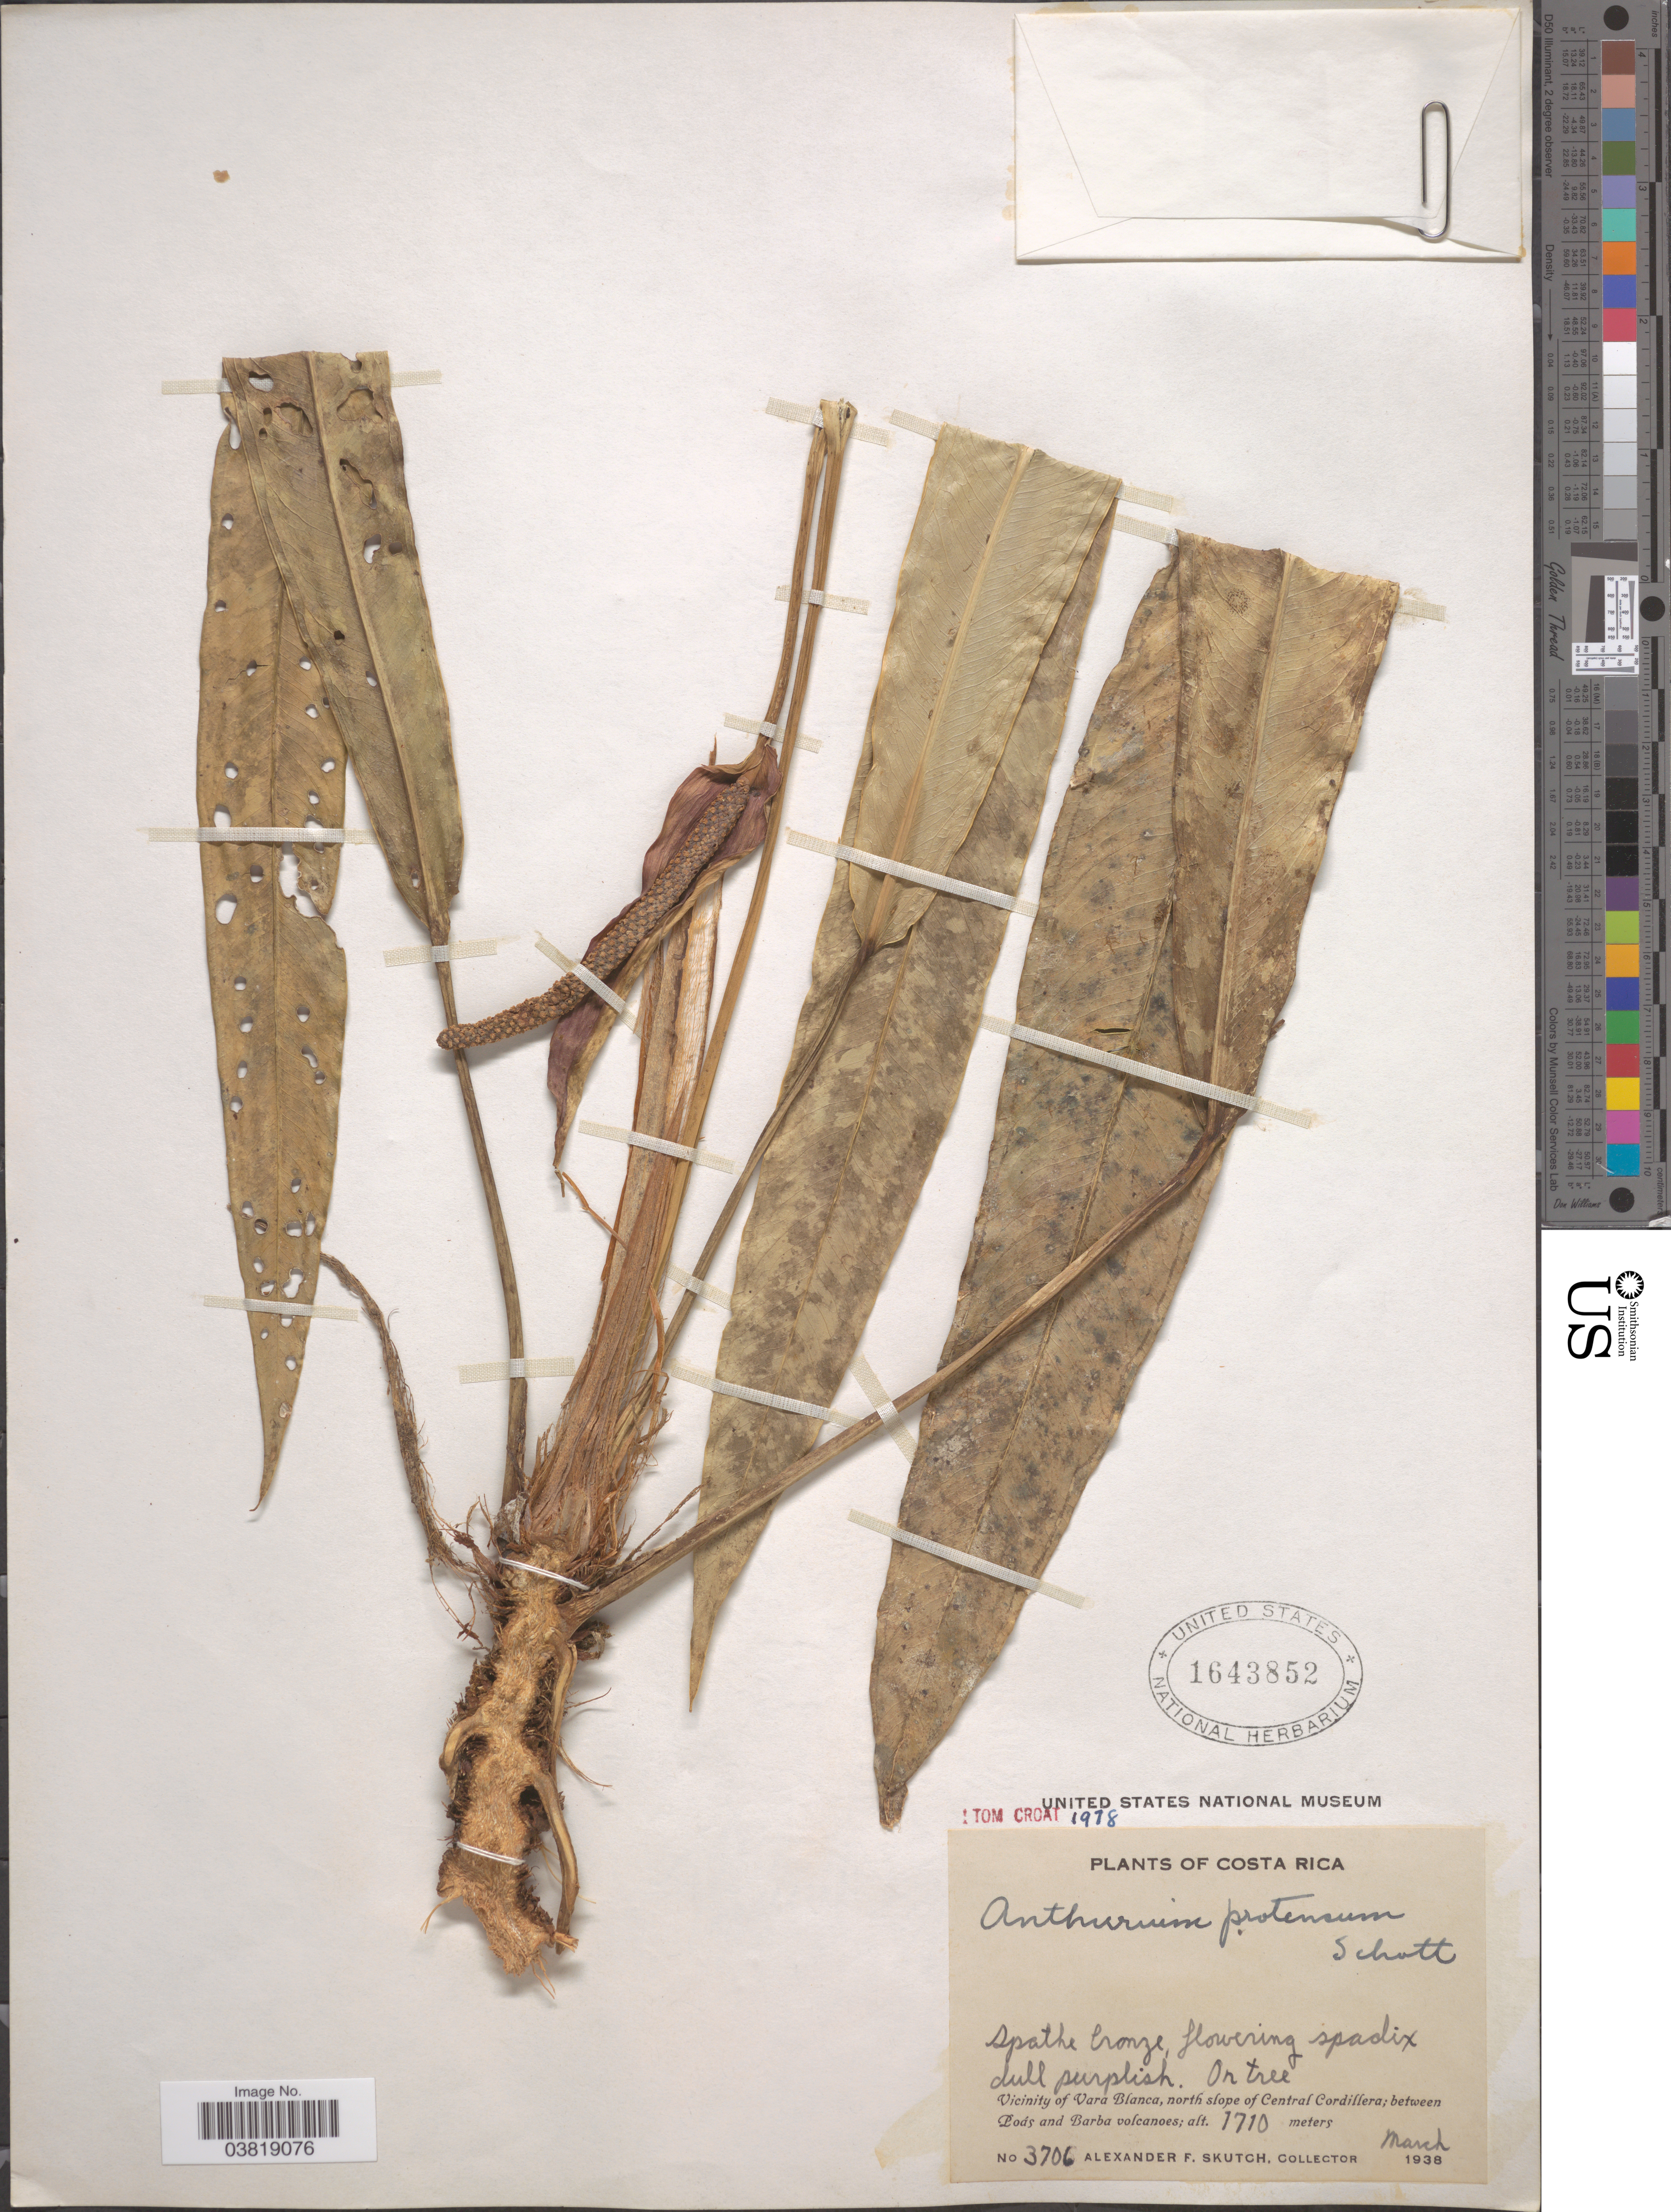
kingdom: Plantae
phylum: Tracheophyta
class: Liliopsida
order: Alismatales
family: Araceae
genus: Anthurium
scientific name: Anthurium protensum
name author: Schott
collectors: A. F. Skutch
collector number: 3706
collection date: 1938-03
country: Costa Rica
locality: Vicinity of Vara Blanca, north slope of Central Cordillera; between Poás and Barba volcanoes.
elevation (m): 1710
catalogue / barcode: US 1643852